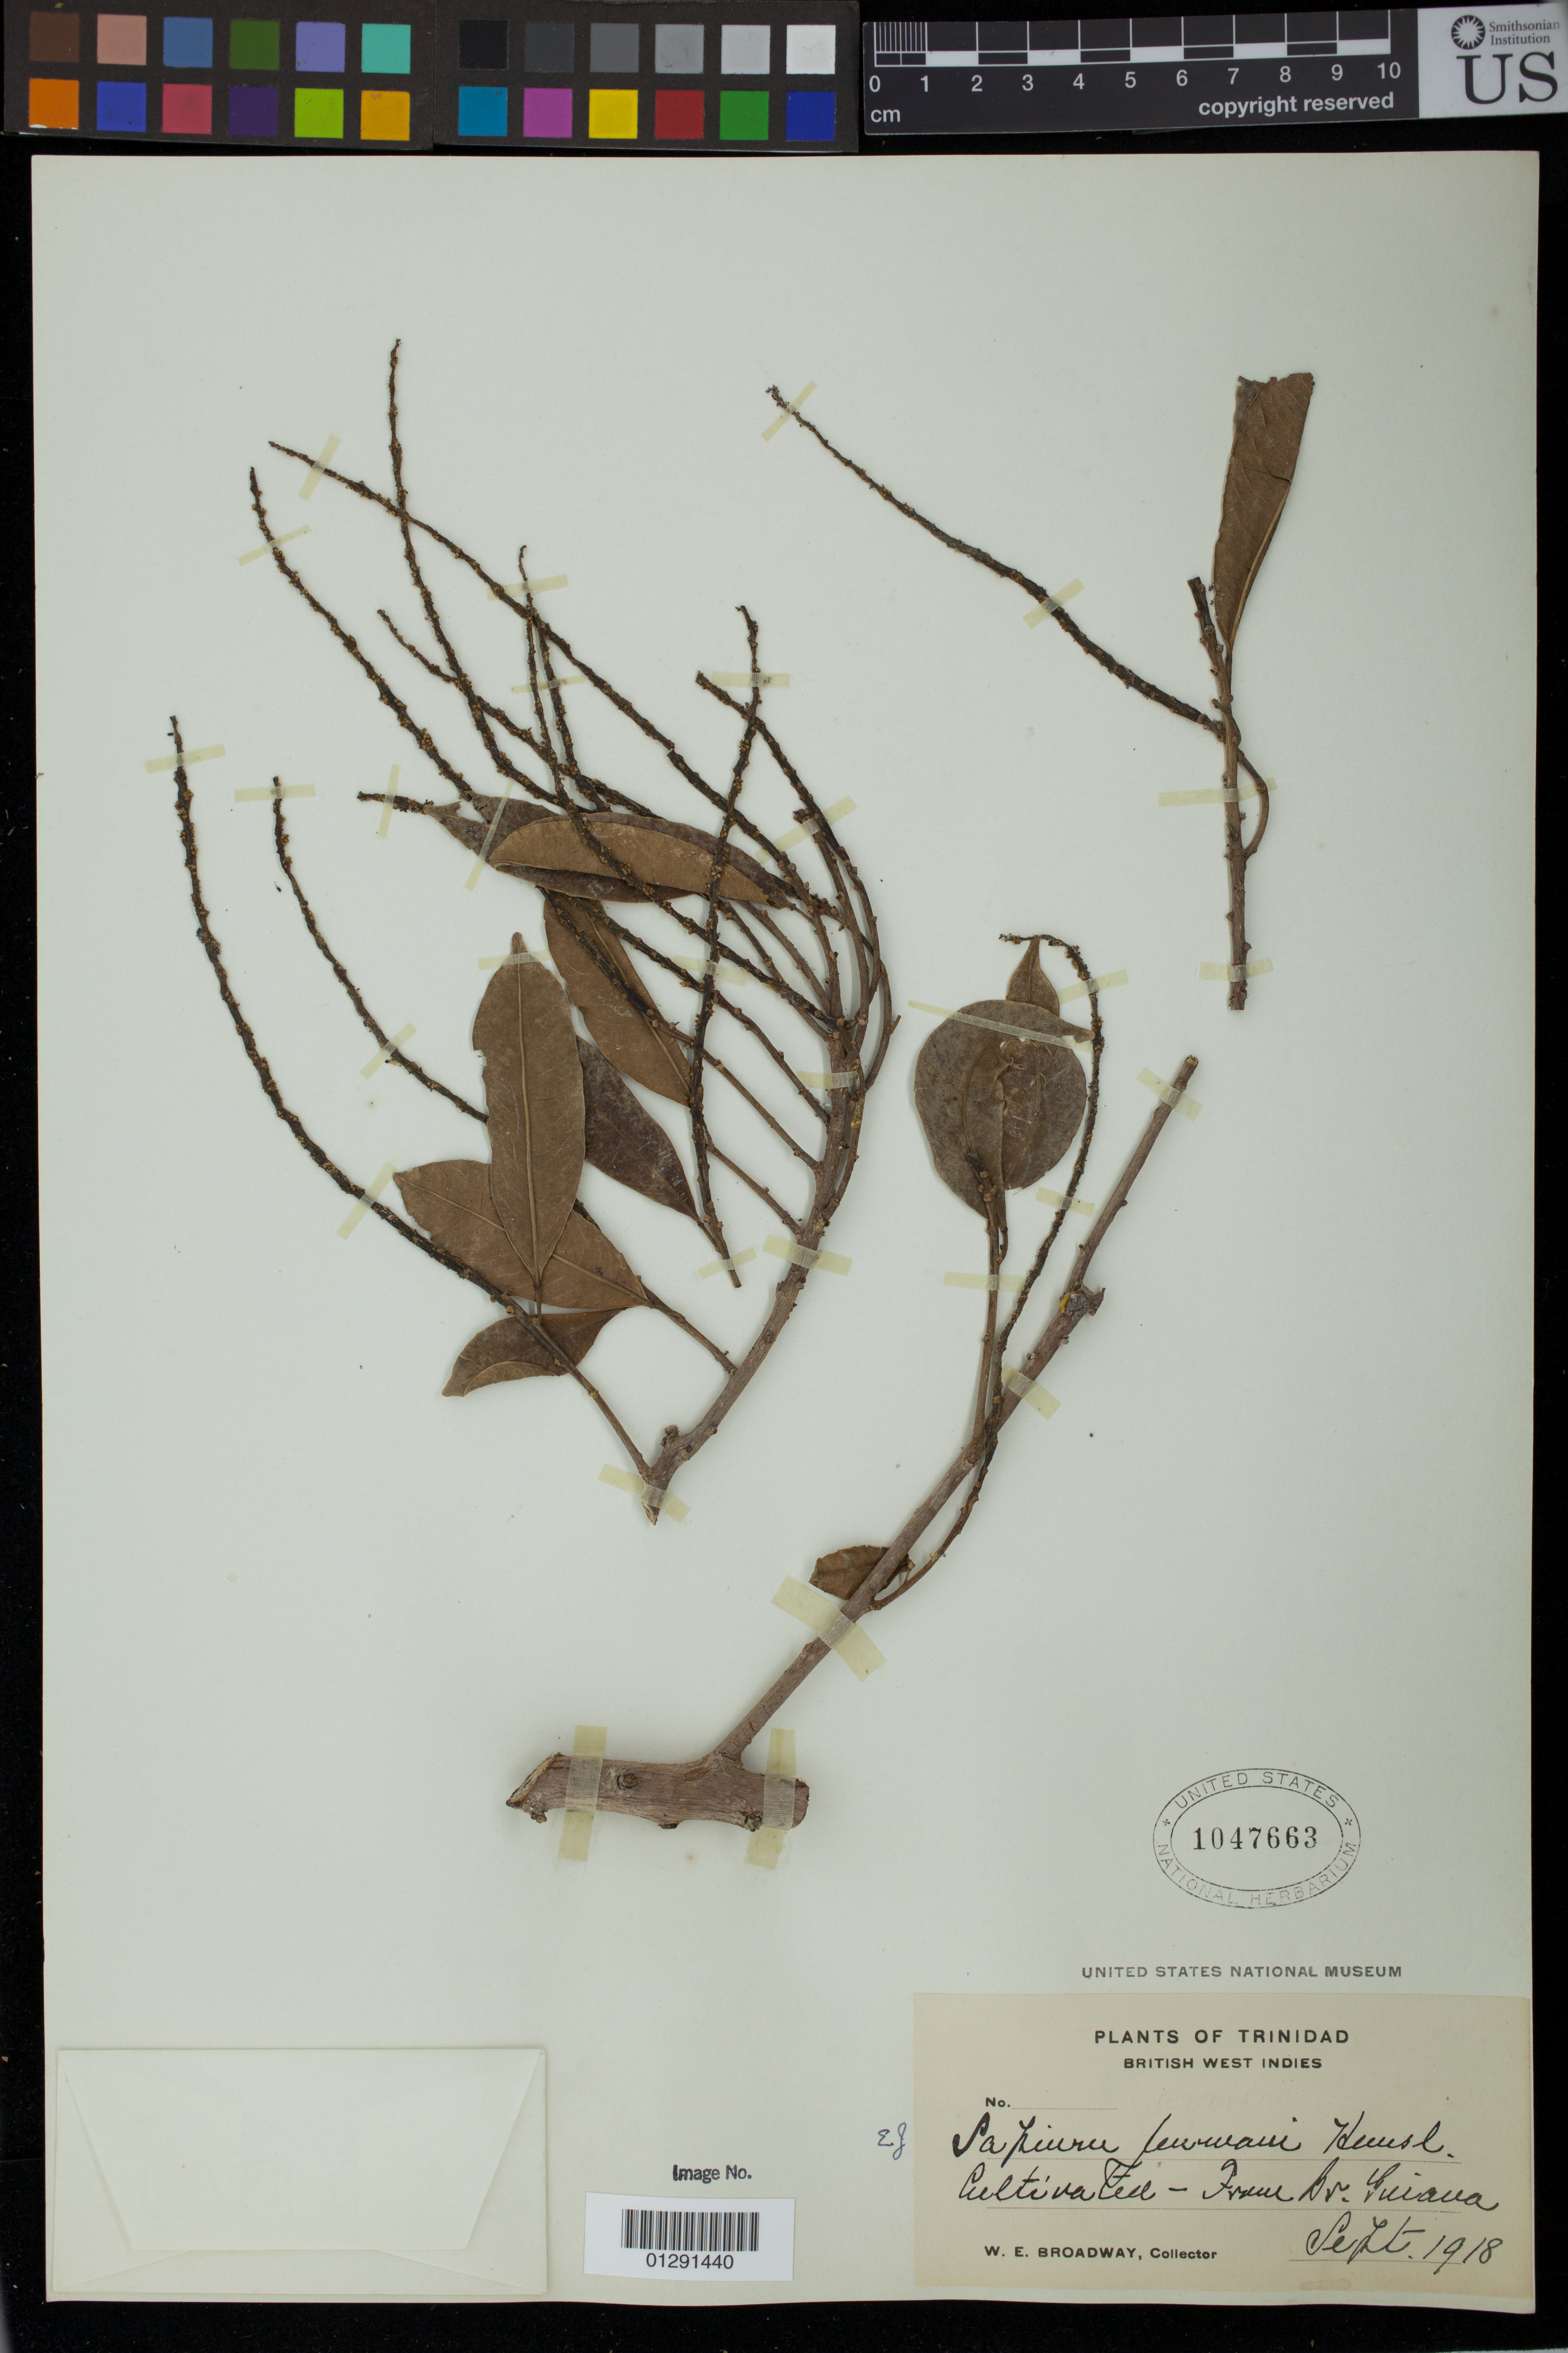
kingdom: Plantae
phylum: Tracheophyta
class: Magnoliopsida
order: Malpighiales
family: Euphorbiaceae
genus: Sapium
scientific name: Sapium jenmanii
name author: Hemsl.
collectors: W. E. Broadway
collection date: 1918-09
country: Trinidad and Tobago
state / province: Trinidad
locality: Trinidad, British West Indies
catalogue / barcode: US 1047663